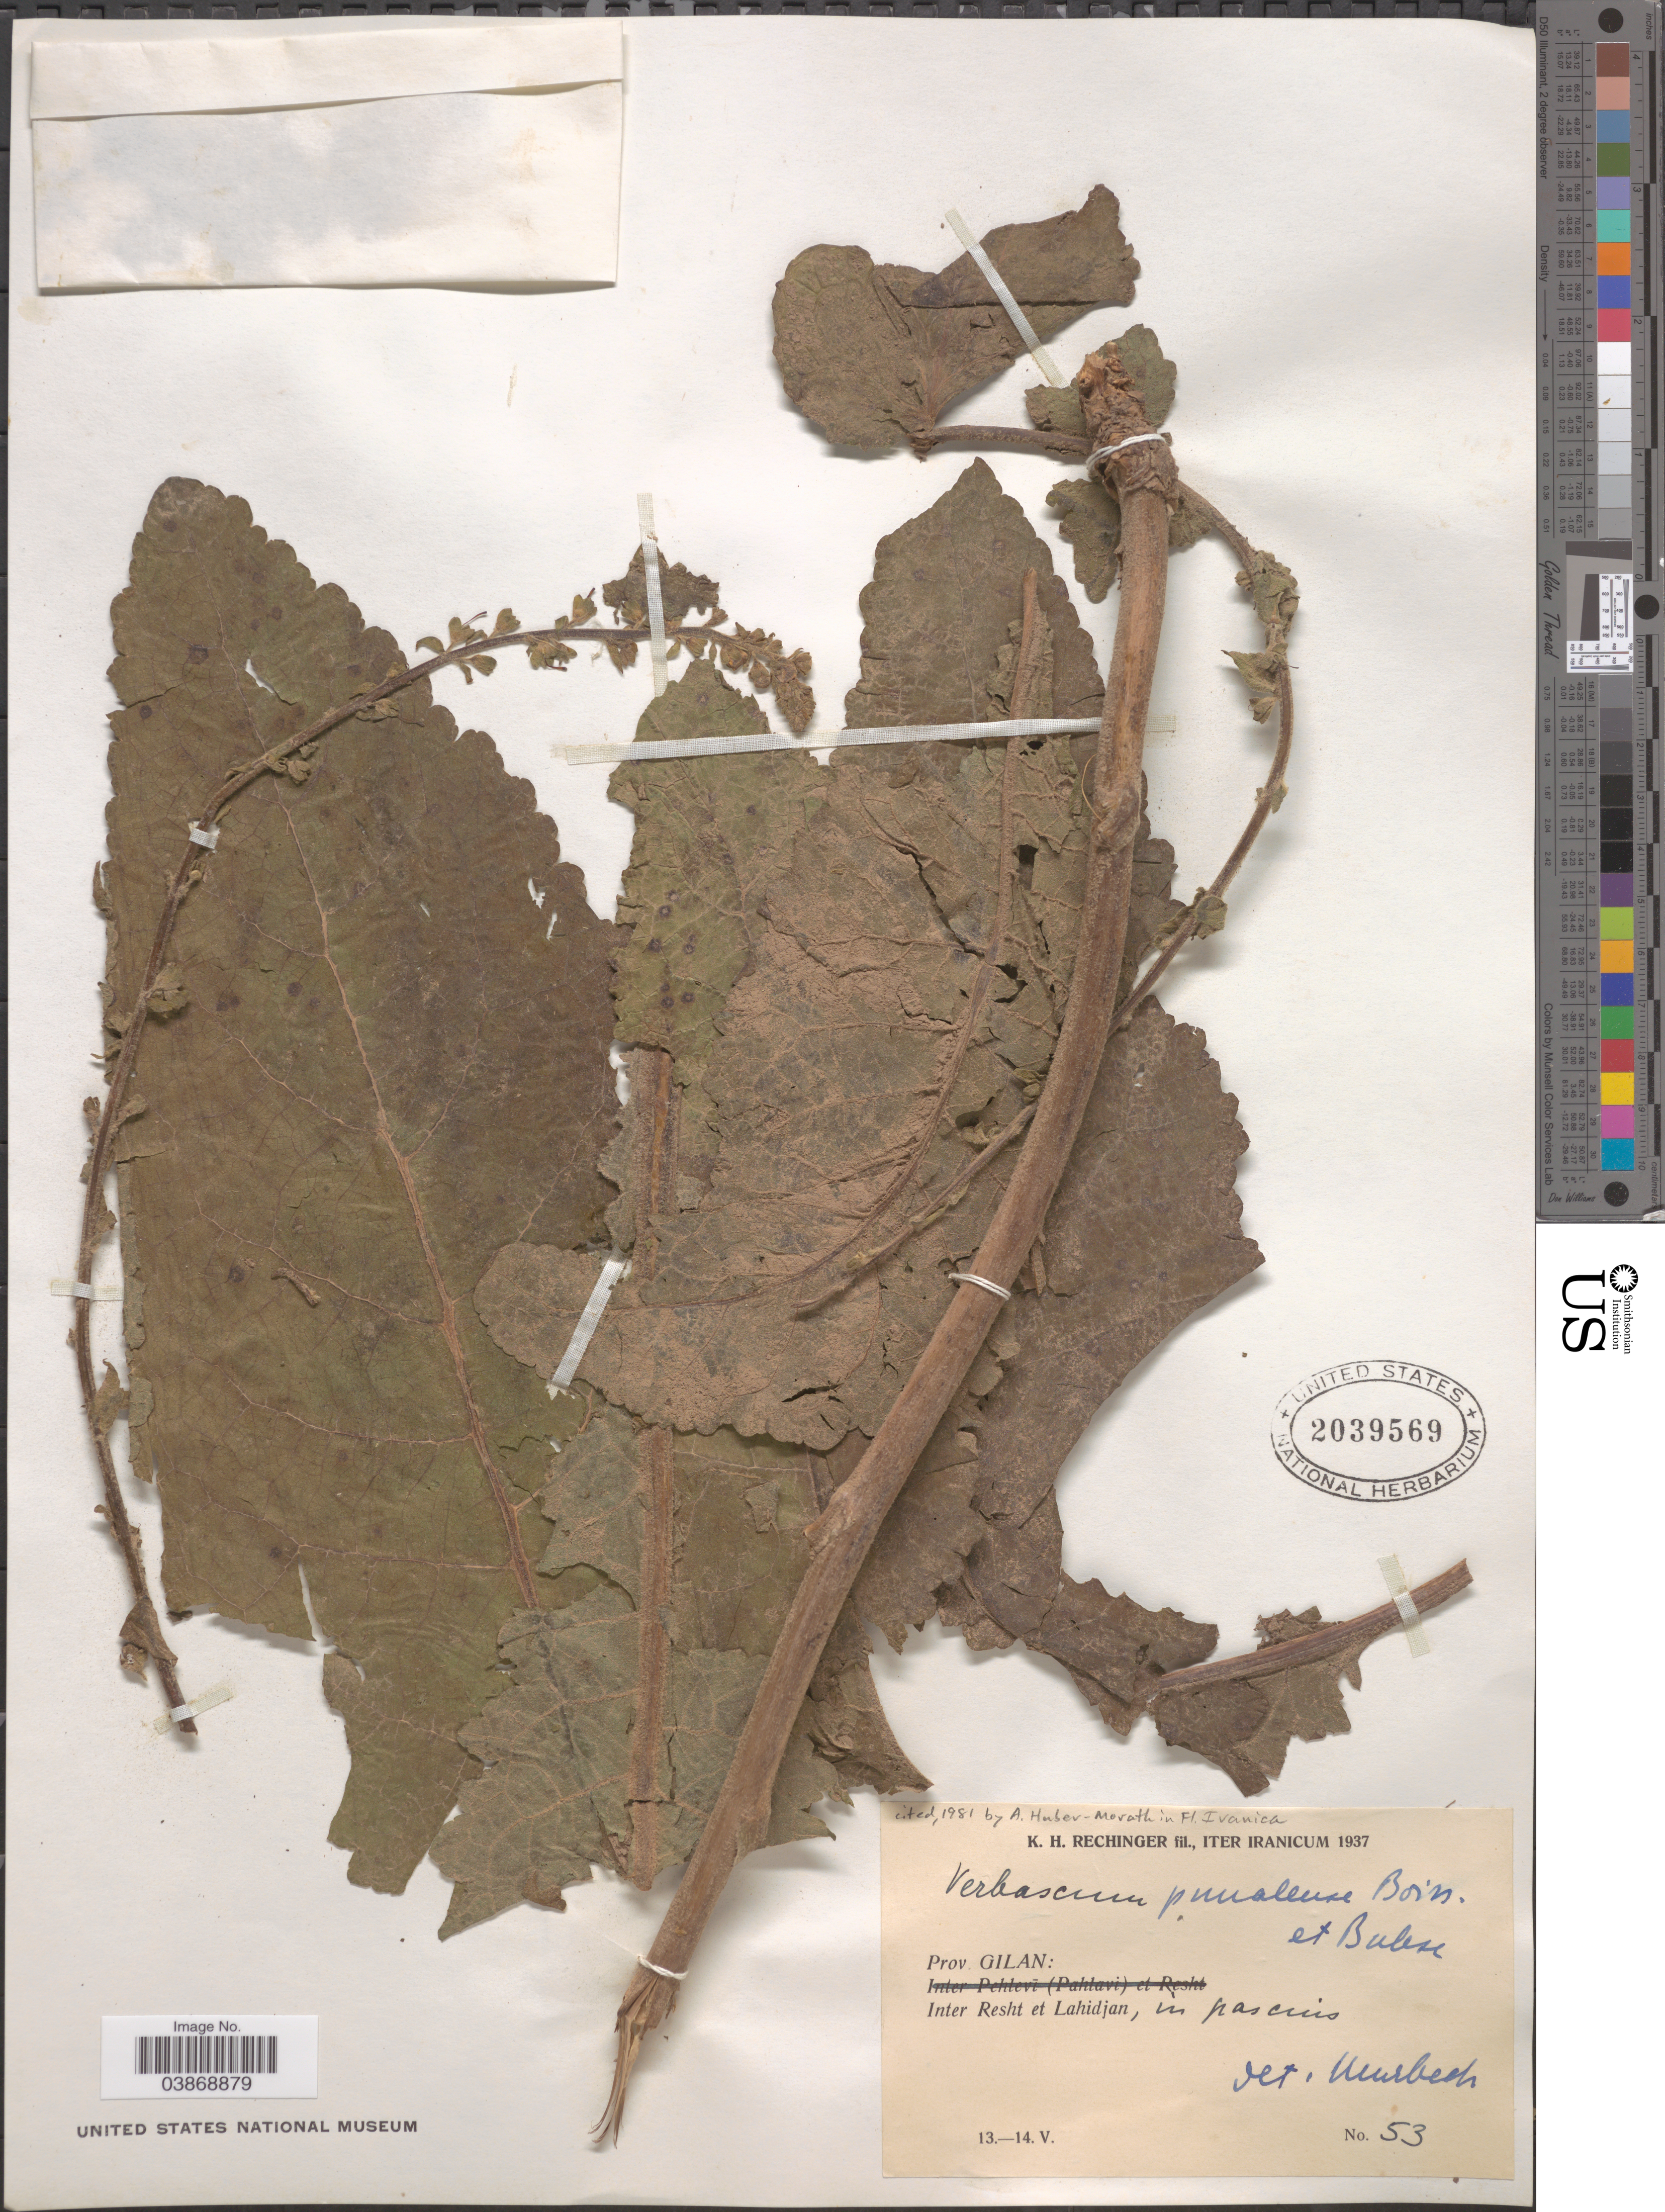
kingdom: Plantae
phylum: Tracheophyta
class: Magnoliopsida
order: Lamiales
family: Scrophulariaceae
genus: Verbascum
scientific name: Verbascum punalense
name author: Boiss. & Buhse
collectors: K. H. Rechinger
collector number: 53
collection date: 1937-05-13/1937-05-14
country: Iran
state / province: Gilan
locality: Inter Resht et Lahidjan, in pascuis.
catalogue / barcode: US 2039569